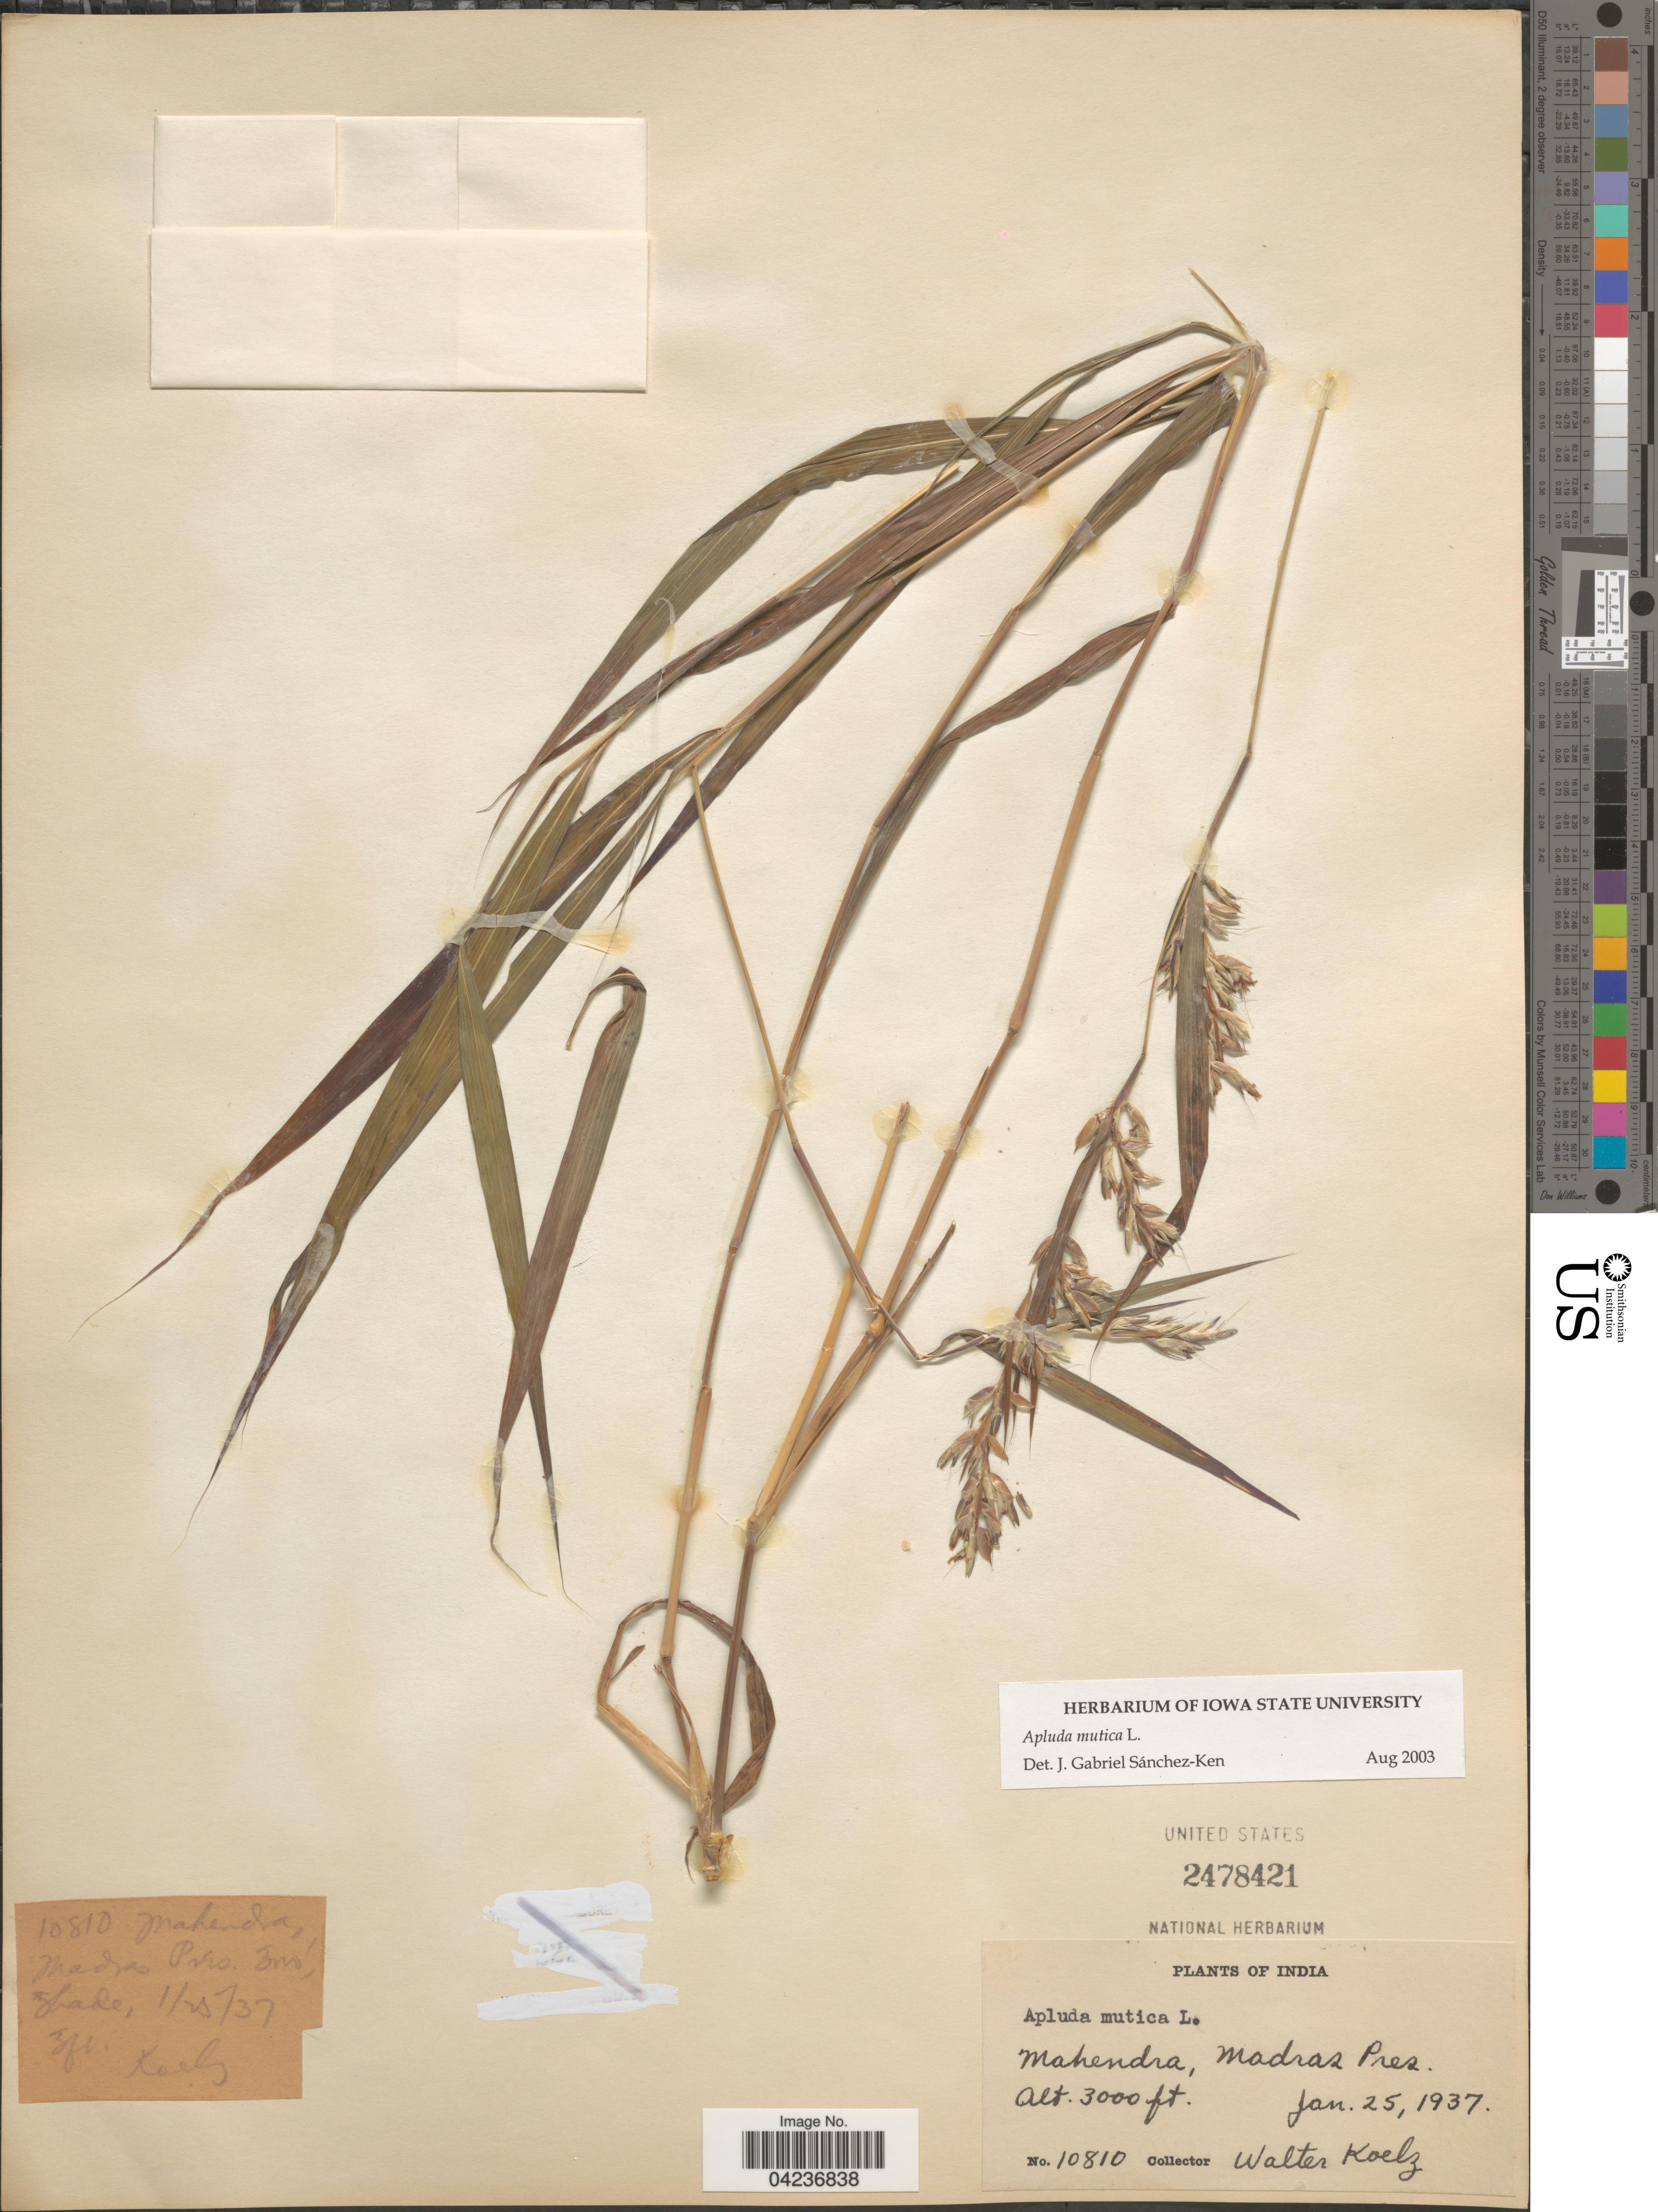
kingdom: Plantae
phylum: Tracheophyta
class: Liliopsida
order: Poales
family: Poaceae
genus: Apluda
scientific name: Apluda mutica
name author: L.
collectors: W. N. Koelz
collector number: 10810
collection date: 1937-01-25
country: India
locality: Mahendra, Madras Pres.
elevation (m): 914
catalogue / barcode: US 2478421